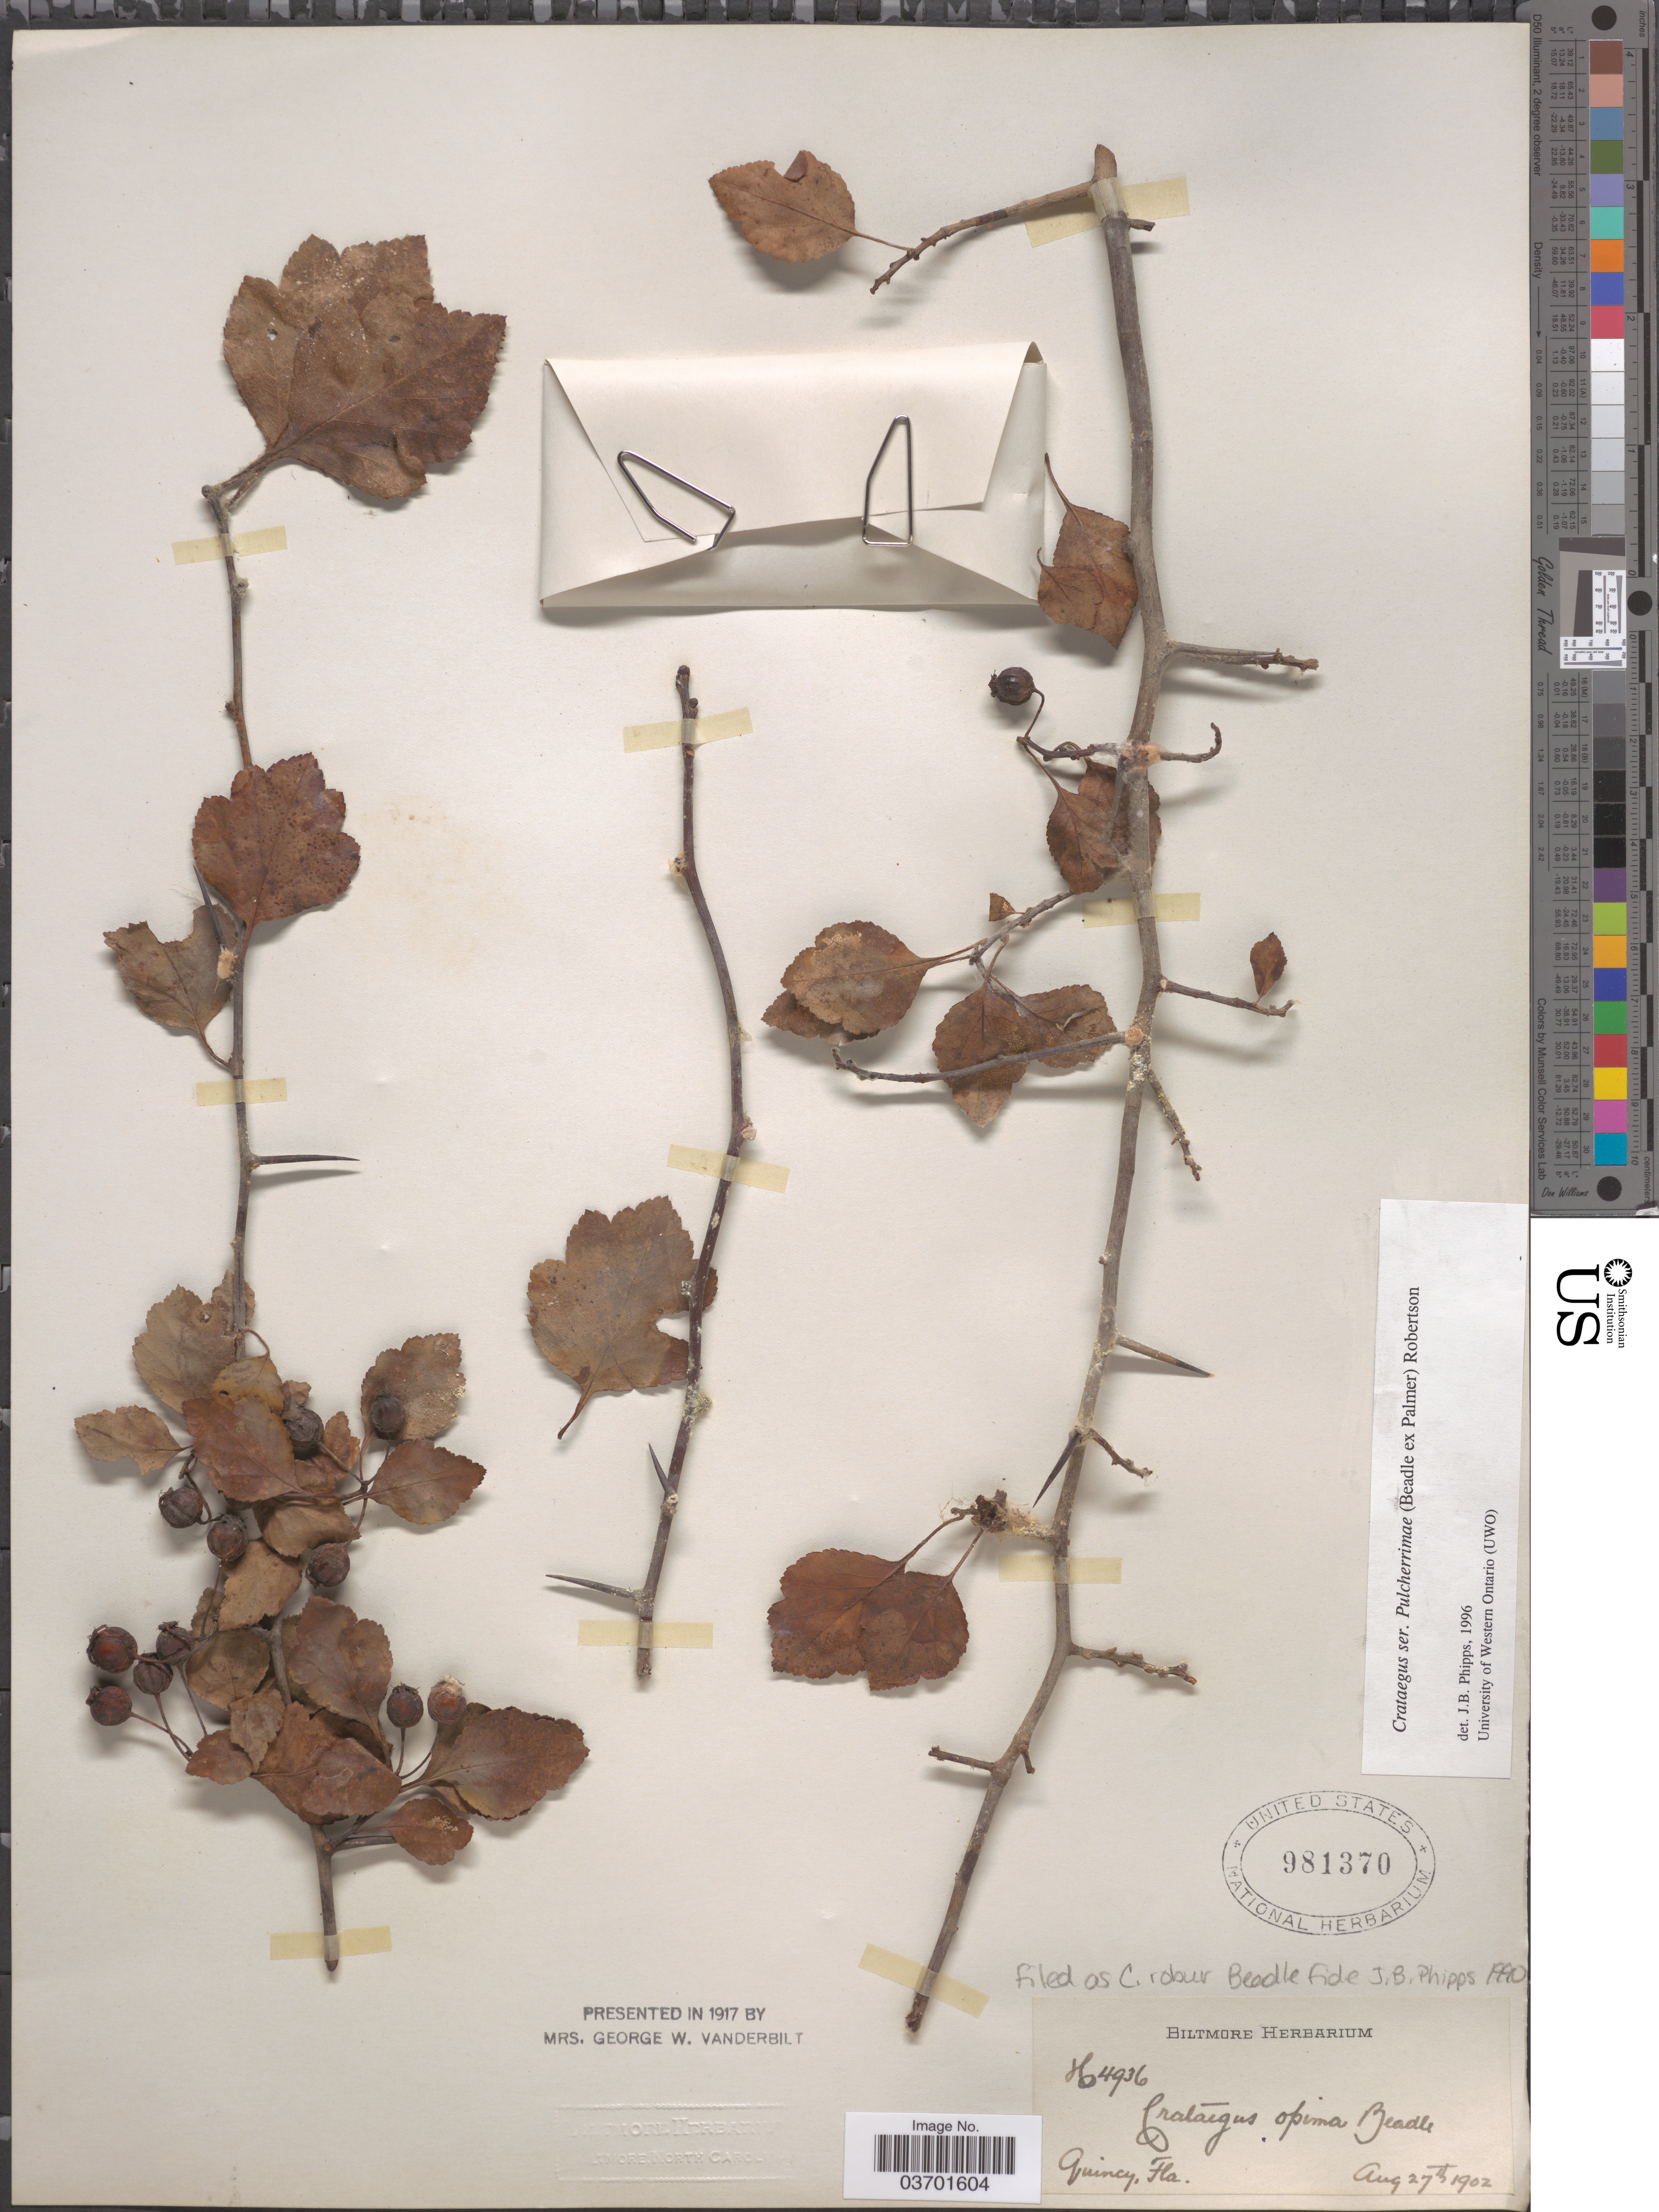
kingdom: Plantae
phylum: Tracheophyta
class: Magnoliopsida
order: Rosales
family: Rosaceae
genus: Crataegus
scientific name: Crataegus robur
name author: Beadle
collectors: ex herb. Biltmore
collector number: H4936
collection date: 1902-08-27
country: United States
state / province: Florida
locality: Quincy.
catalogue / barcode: US 981370